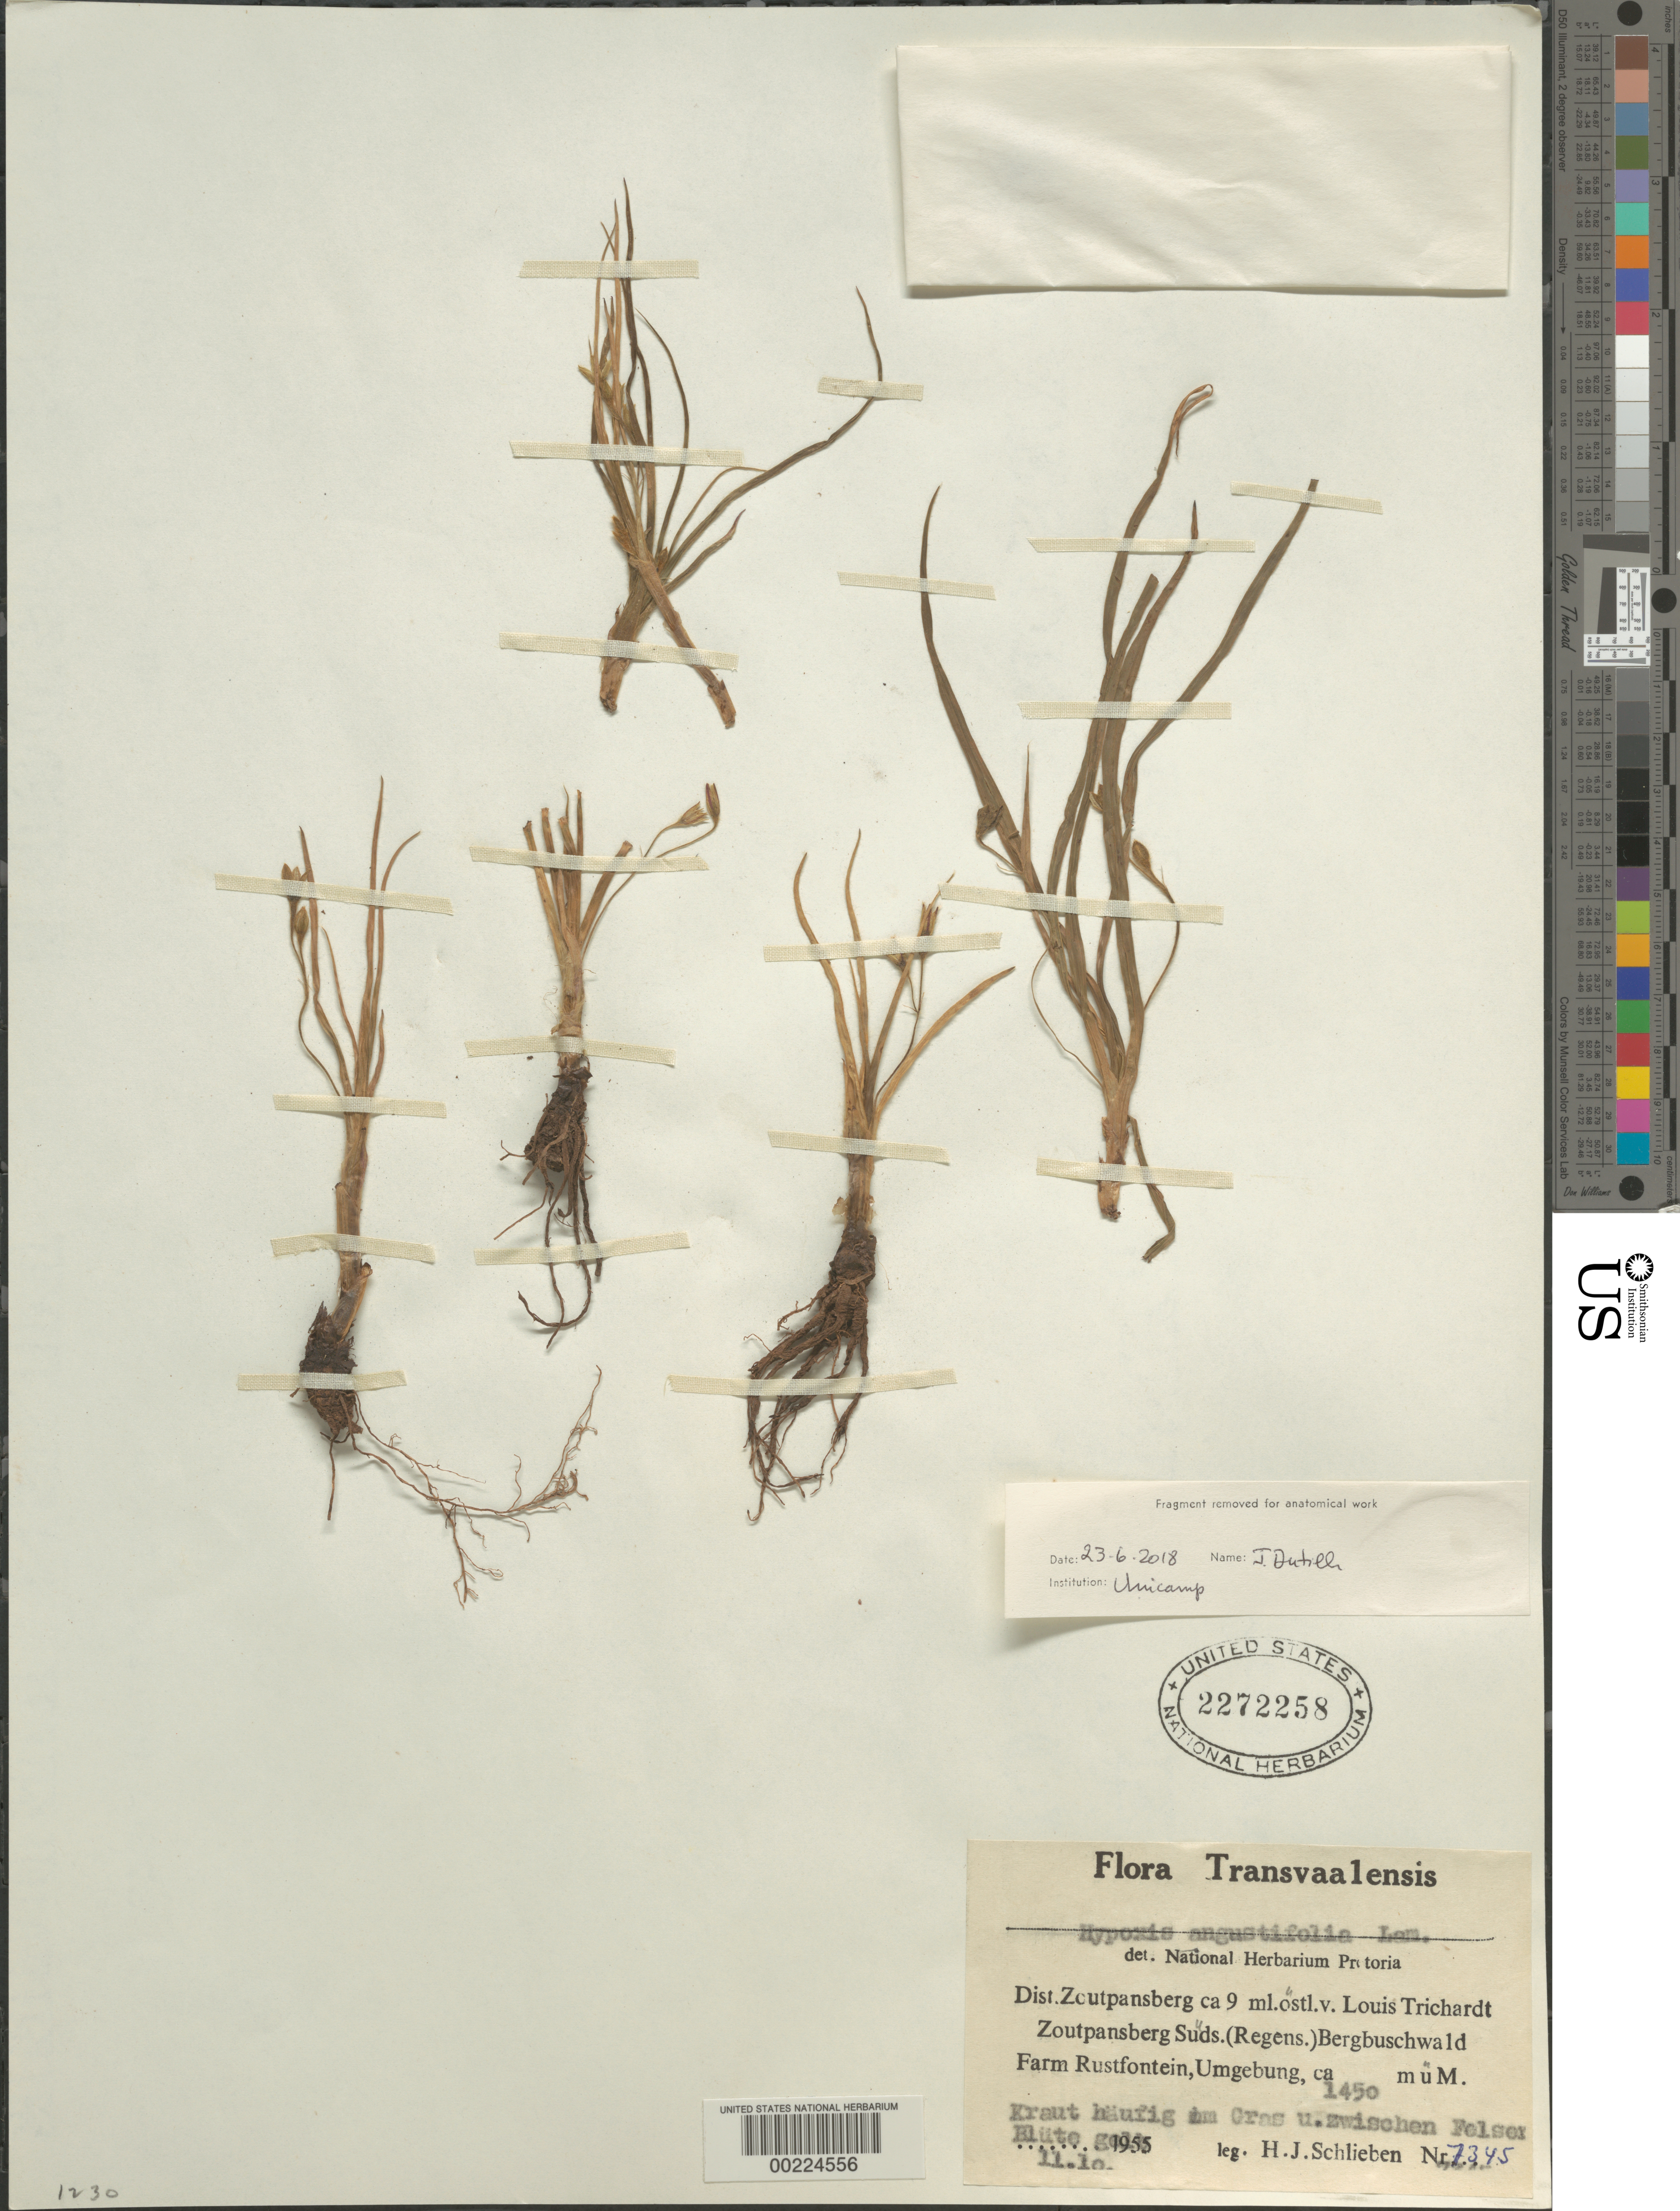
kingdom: Plantae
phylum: Tracheophyta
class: Liliopsida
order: Asparagales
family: Hypoxidaceae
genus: Hypoxis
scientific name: Hypoxis angustifolia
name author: Lam.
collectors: H. J. Schlieben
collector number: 7345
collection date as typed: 19 Nov 1955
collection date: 1955-11-19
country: South Africa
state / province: Limpopo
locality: Louis trichardt zoutpansberg suds. (regens.) bergbuschwald farm rustfontein, umgebung. Zoutpansberg Dist. Transvaal.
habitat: In grass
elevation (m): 1450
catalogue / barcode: US 2272258